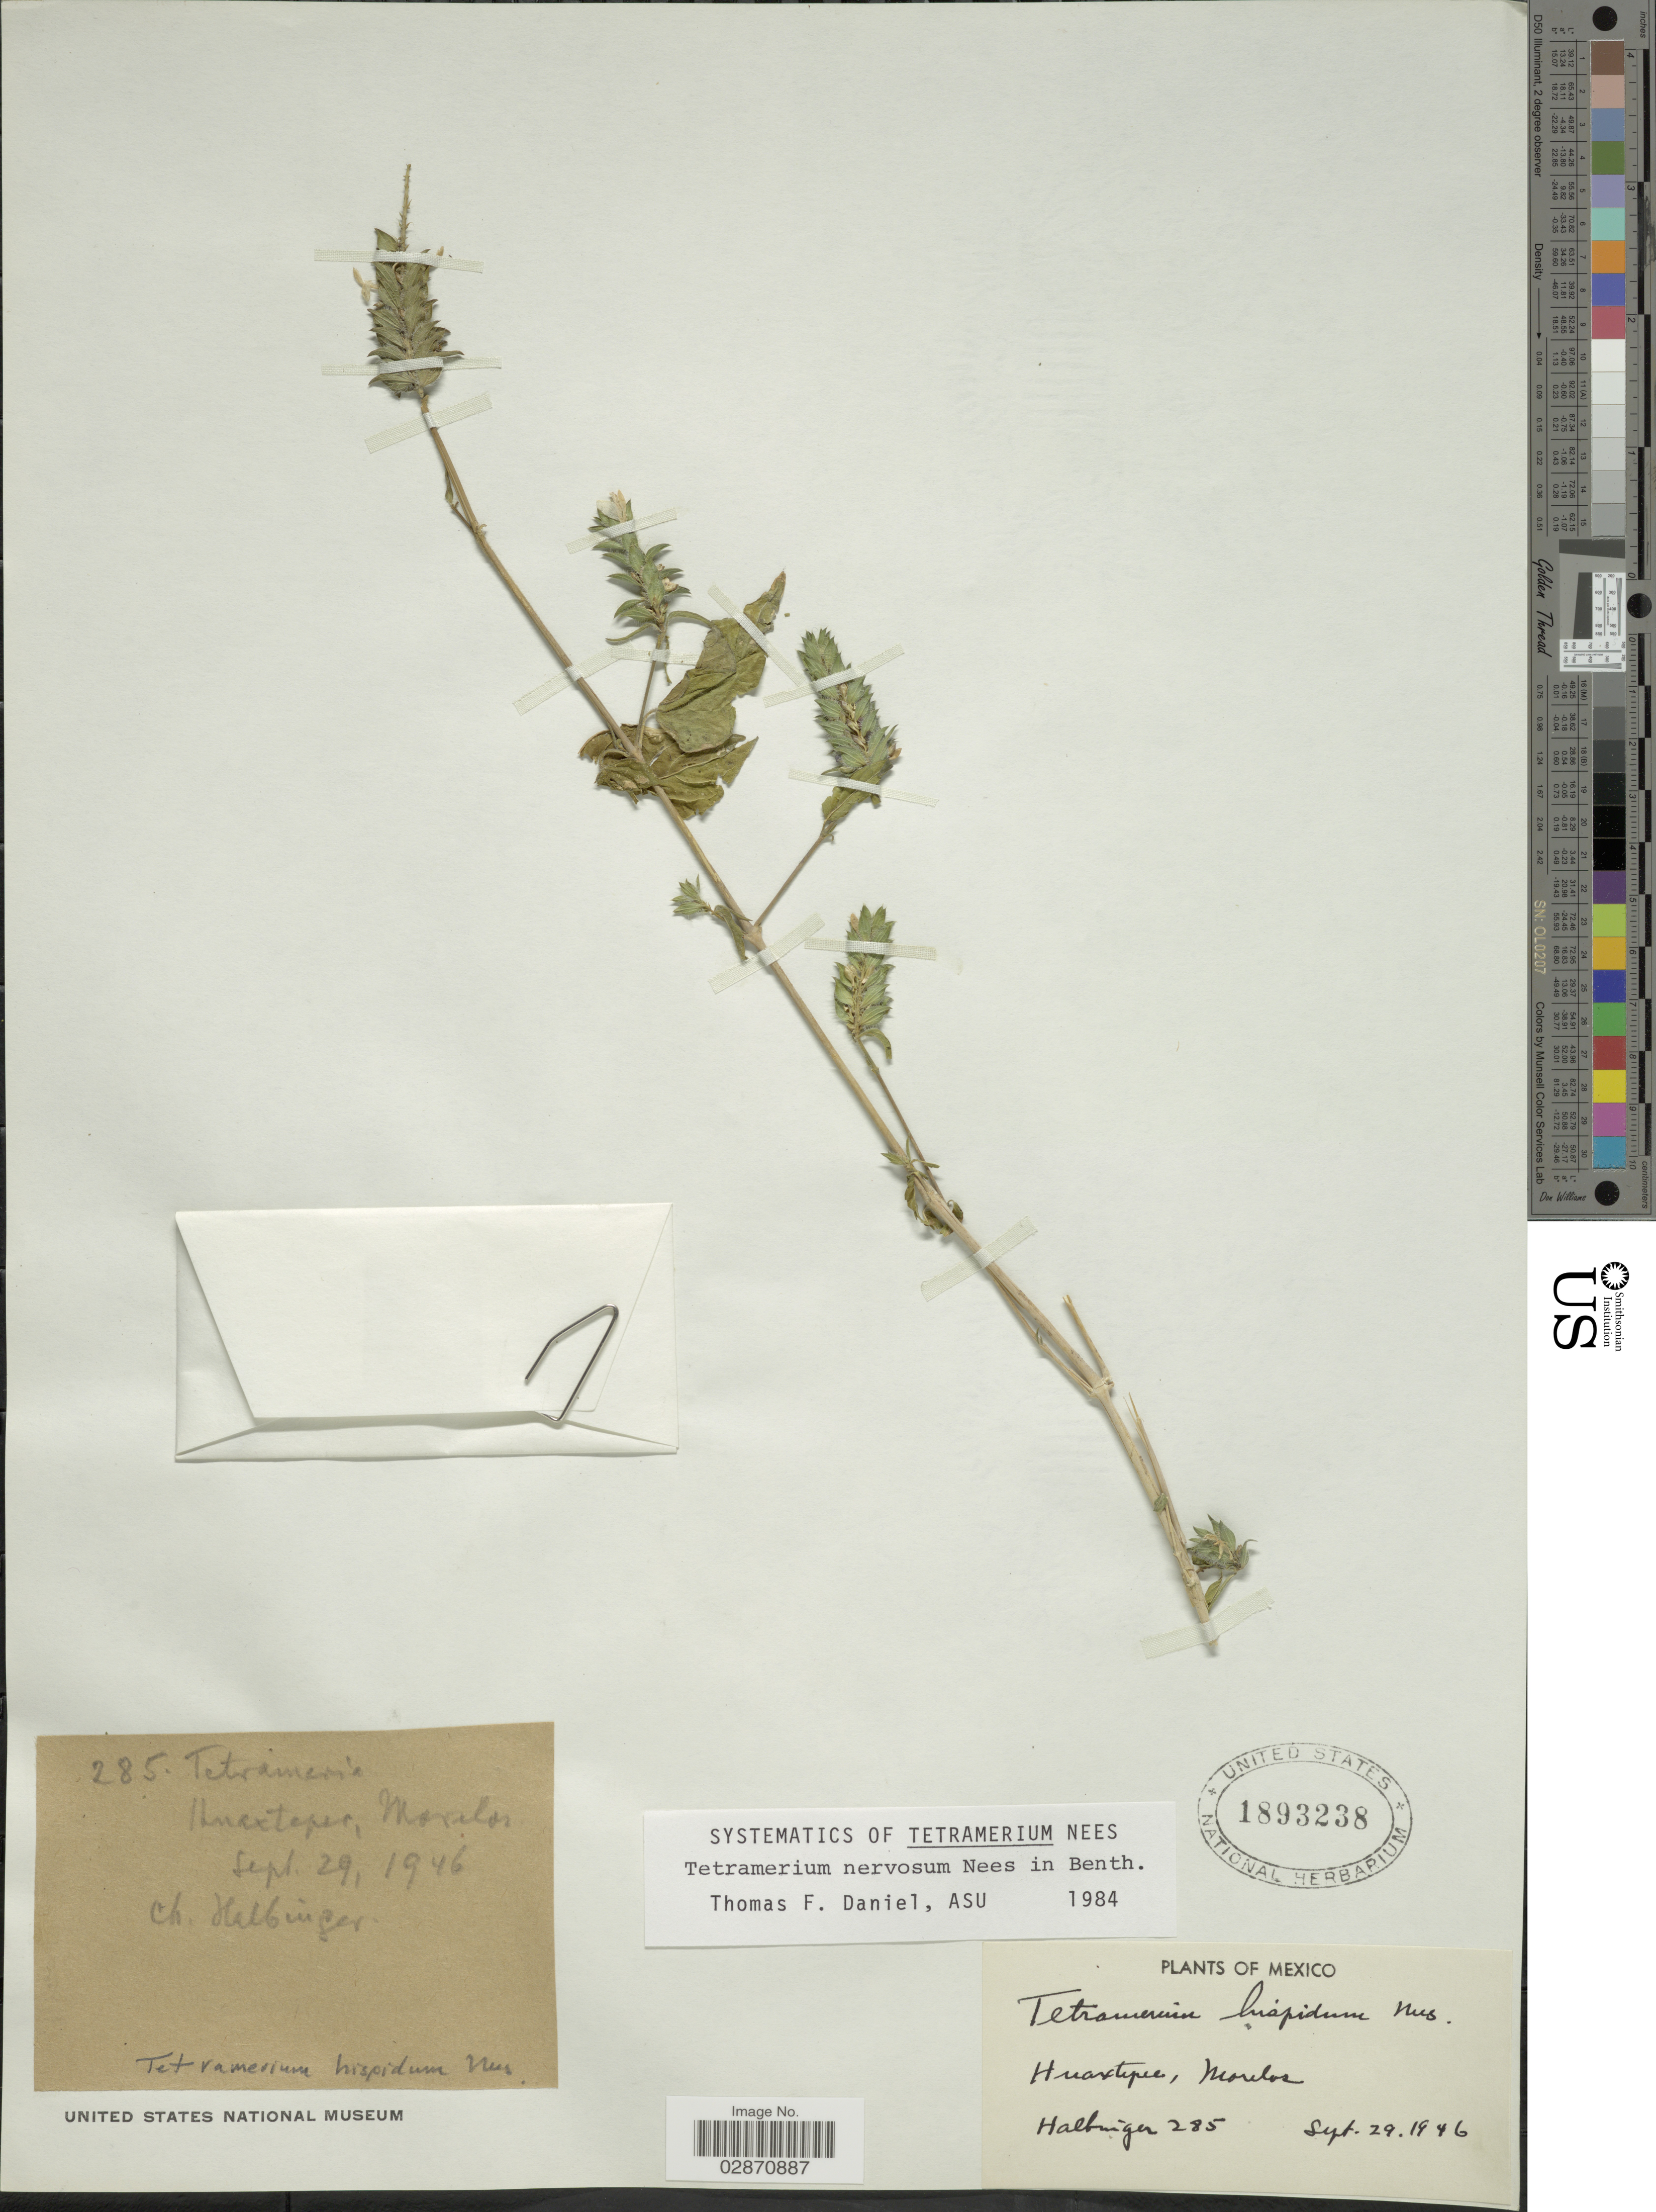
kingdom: Plantae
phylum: Tracheophyta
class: Magnoliopsida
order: Lamiales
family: Acanthaceae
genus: Tetramerium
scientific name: Tetramerium nervosum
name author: Nees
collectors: C. Halbinger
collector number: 285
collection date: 1946-09-29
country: Mexico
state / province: Morelos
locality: Huaxtepec.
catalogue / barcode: US 1893238